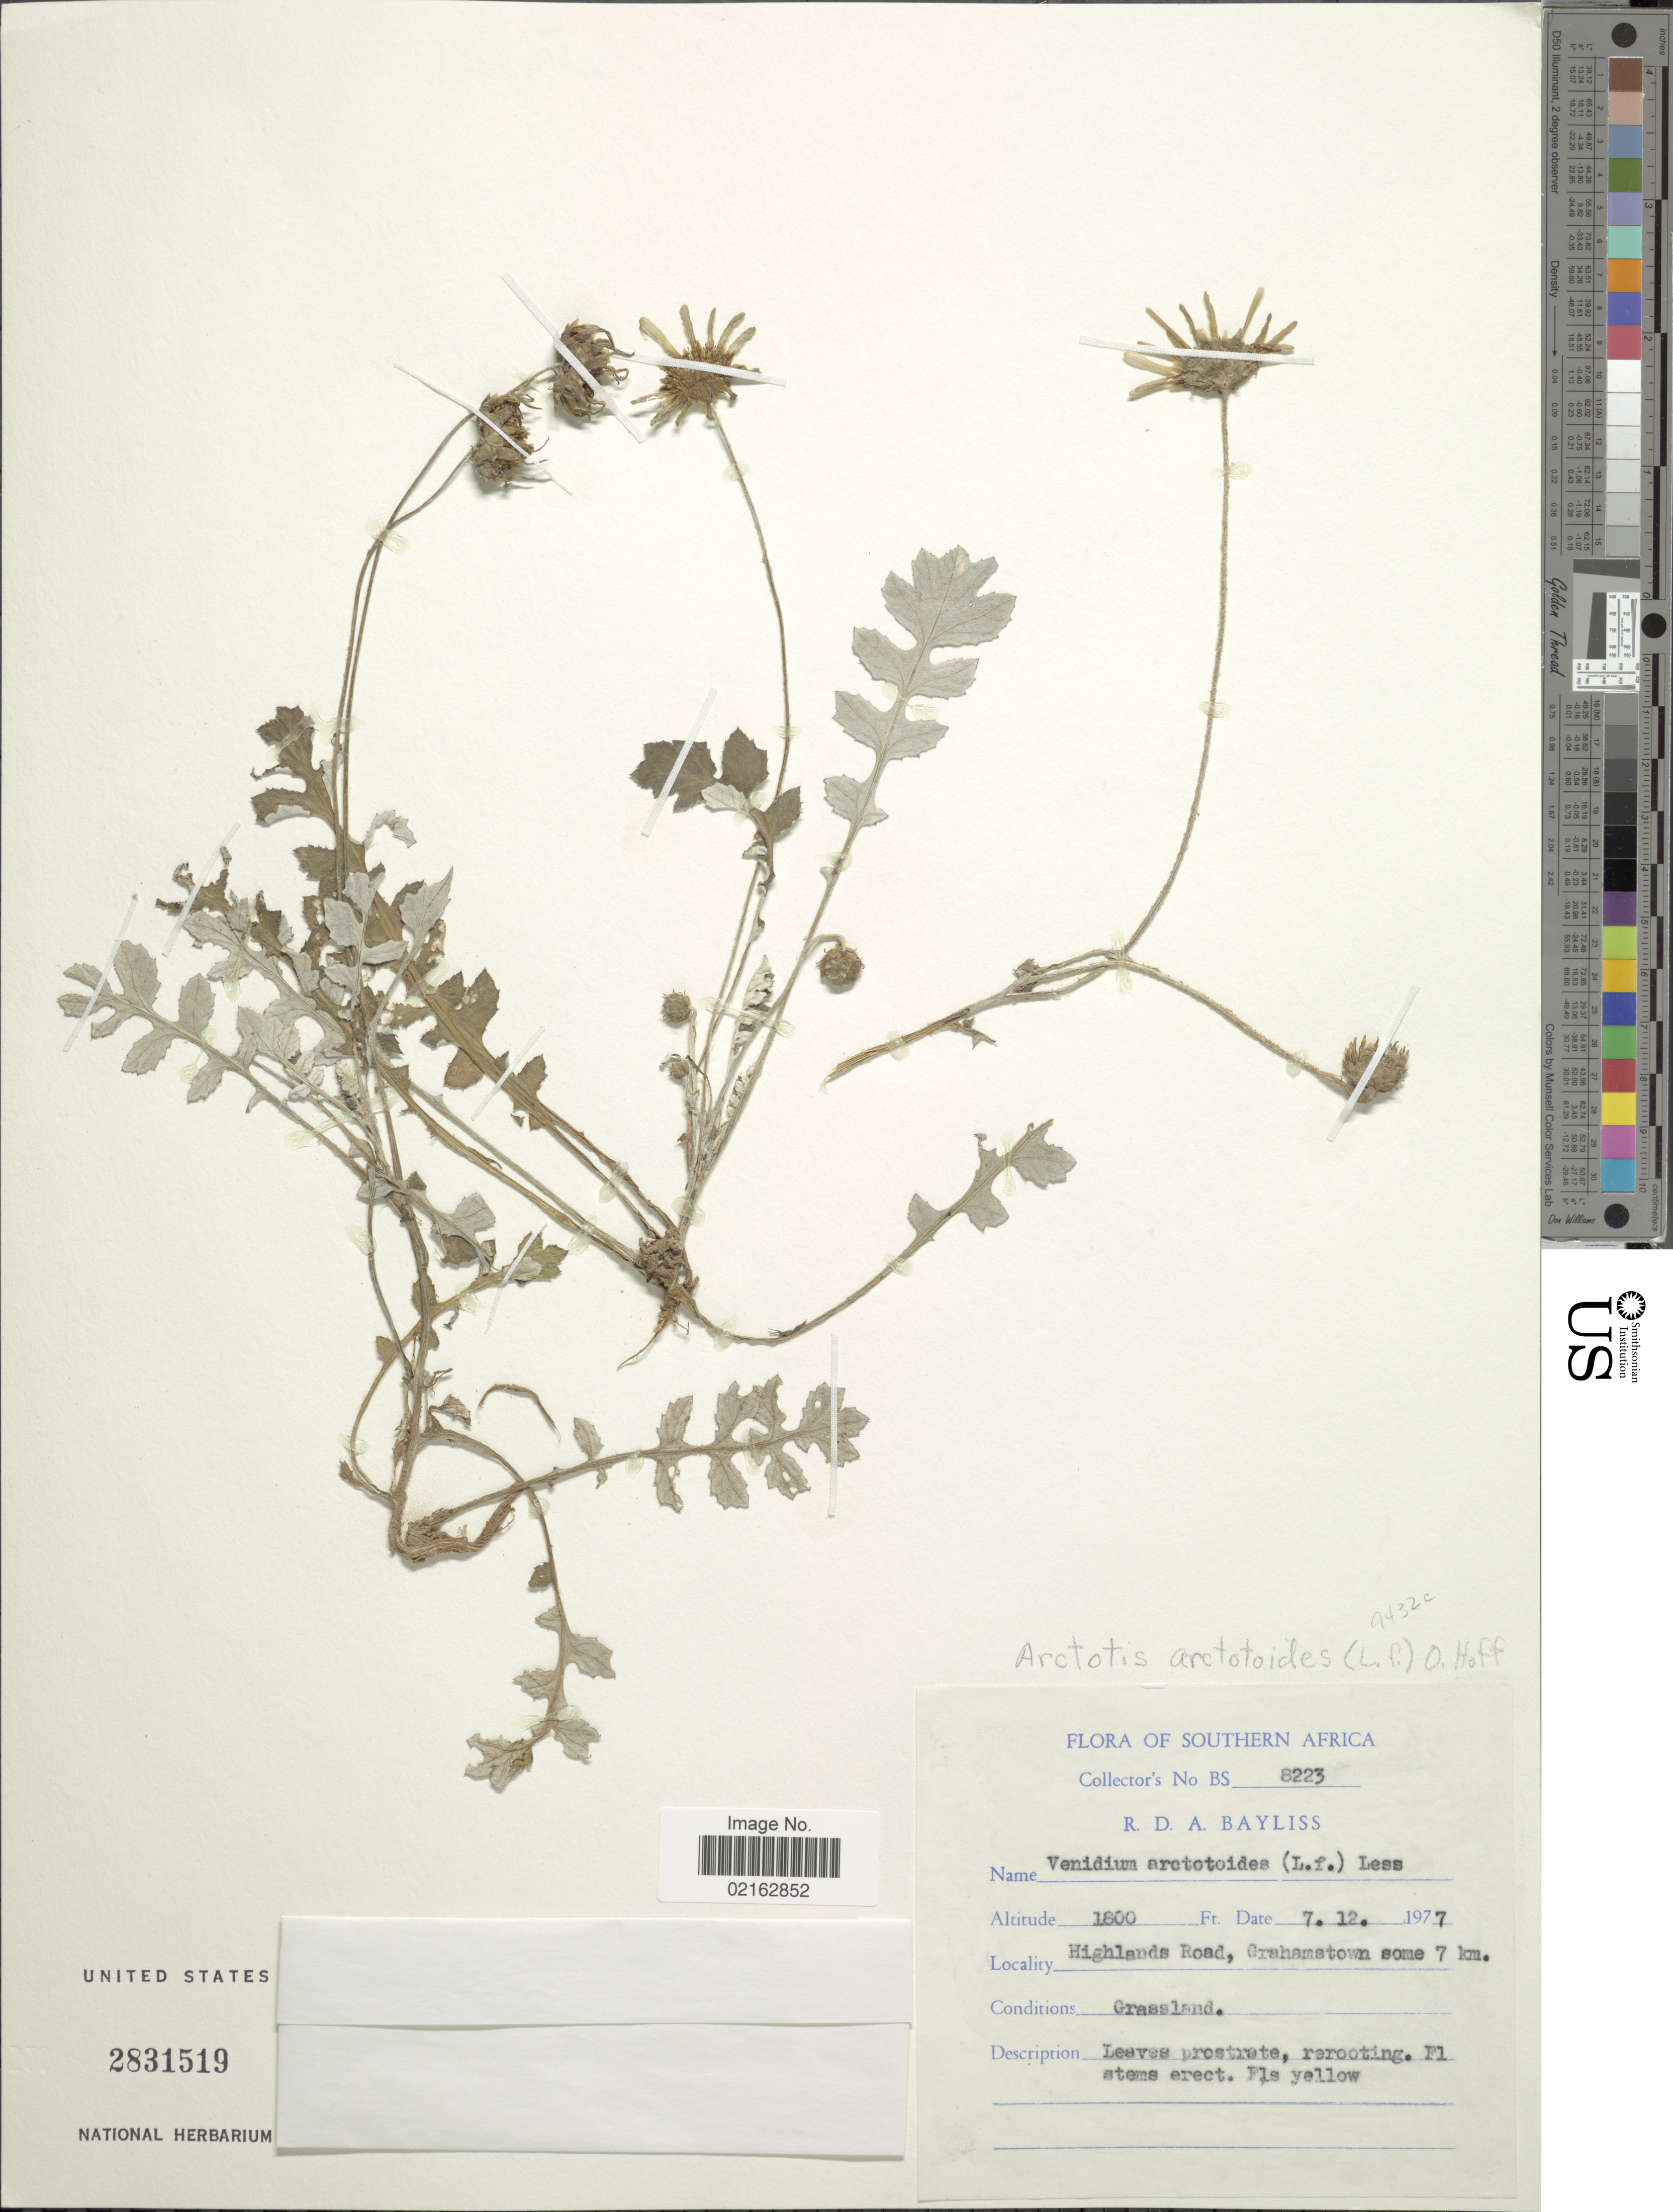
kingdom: Plantae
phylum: Tracheophyta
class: Magnoliopsida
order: Asterales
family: Asteraceae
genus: Arctotis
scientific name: Arctotis arctotoides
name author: (L. f.) O. Hoffm.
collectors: R. Bayliss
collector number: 8223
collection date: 1977-12-07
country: South Africa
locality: Southern Africa. Highlands Road, Grahamstown some 7 km.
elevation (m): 549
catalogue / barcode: US 2831519